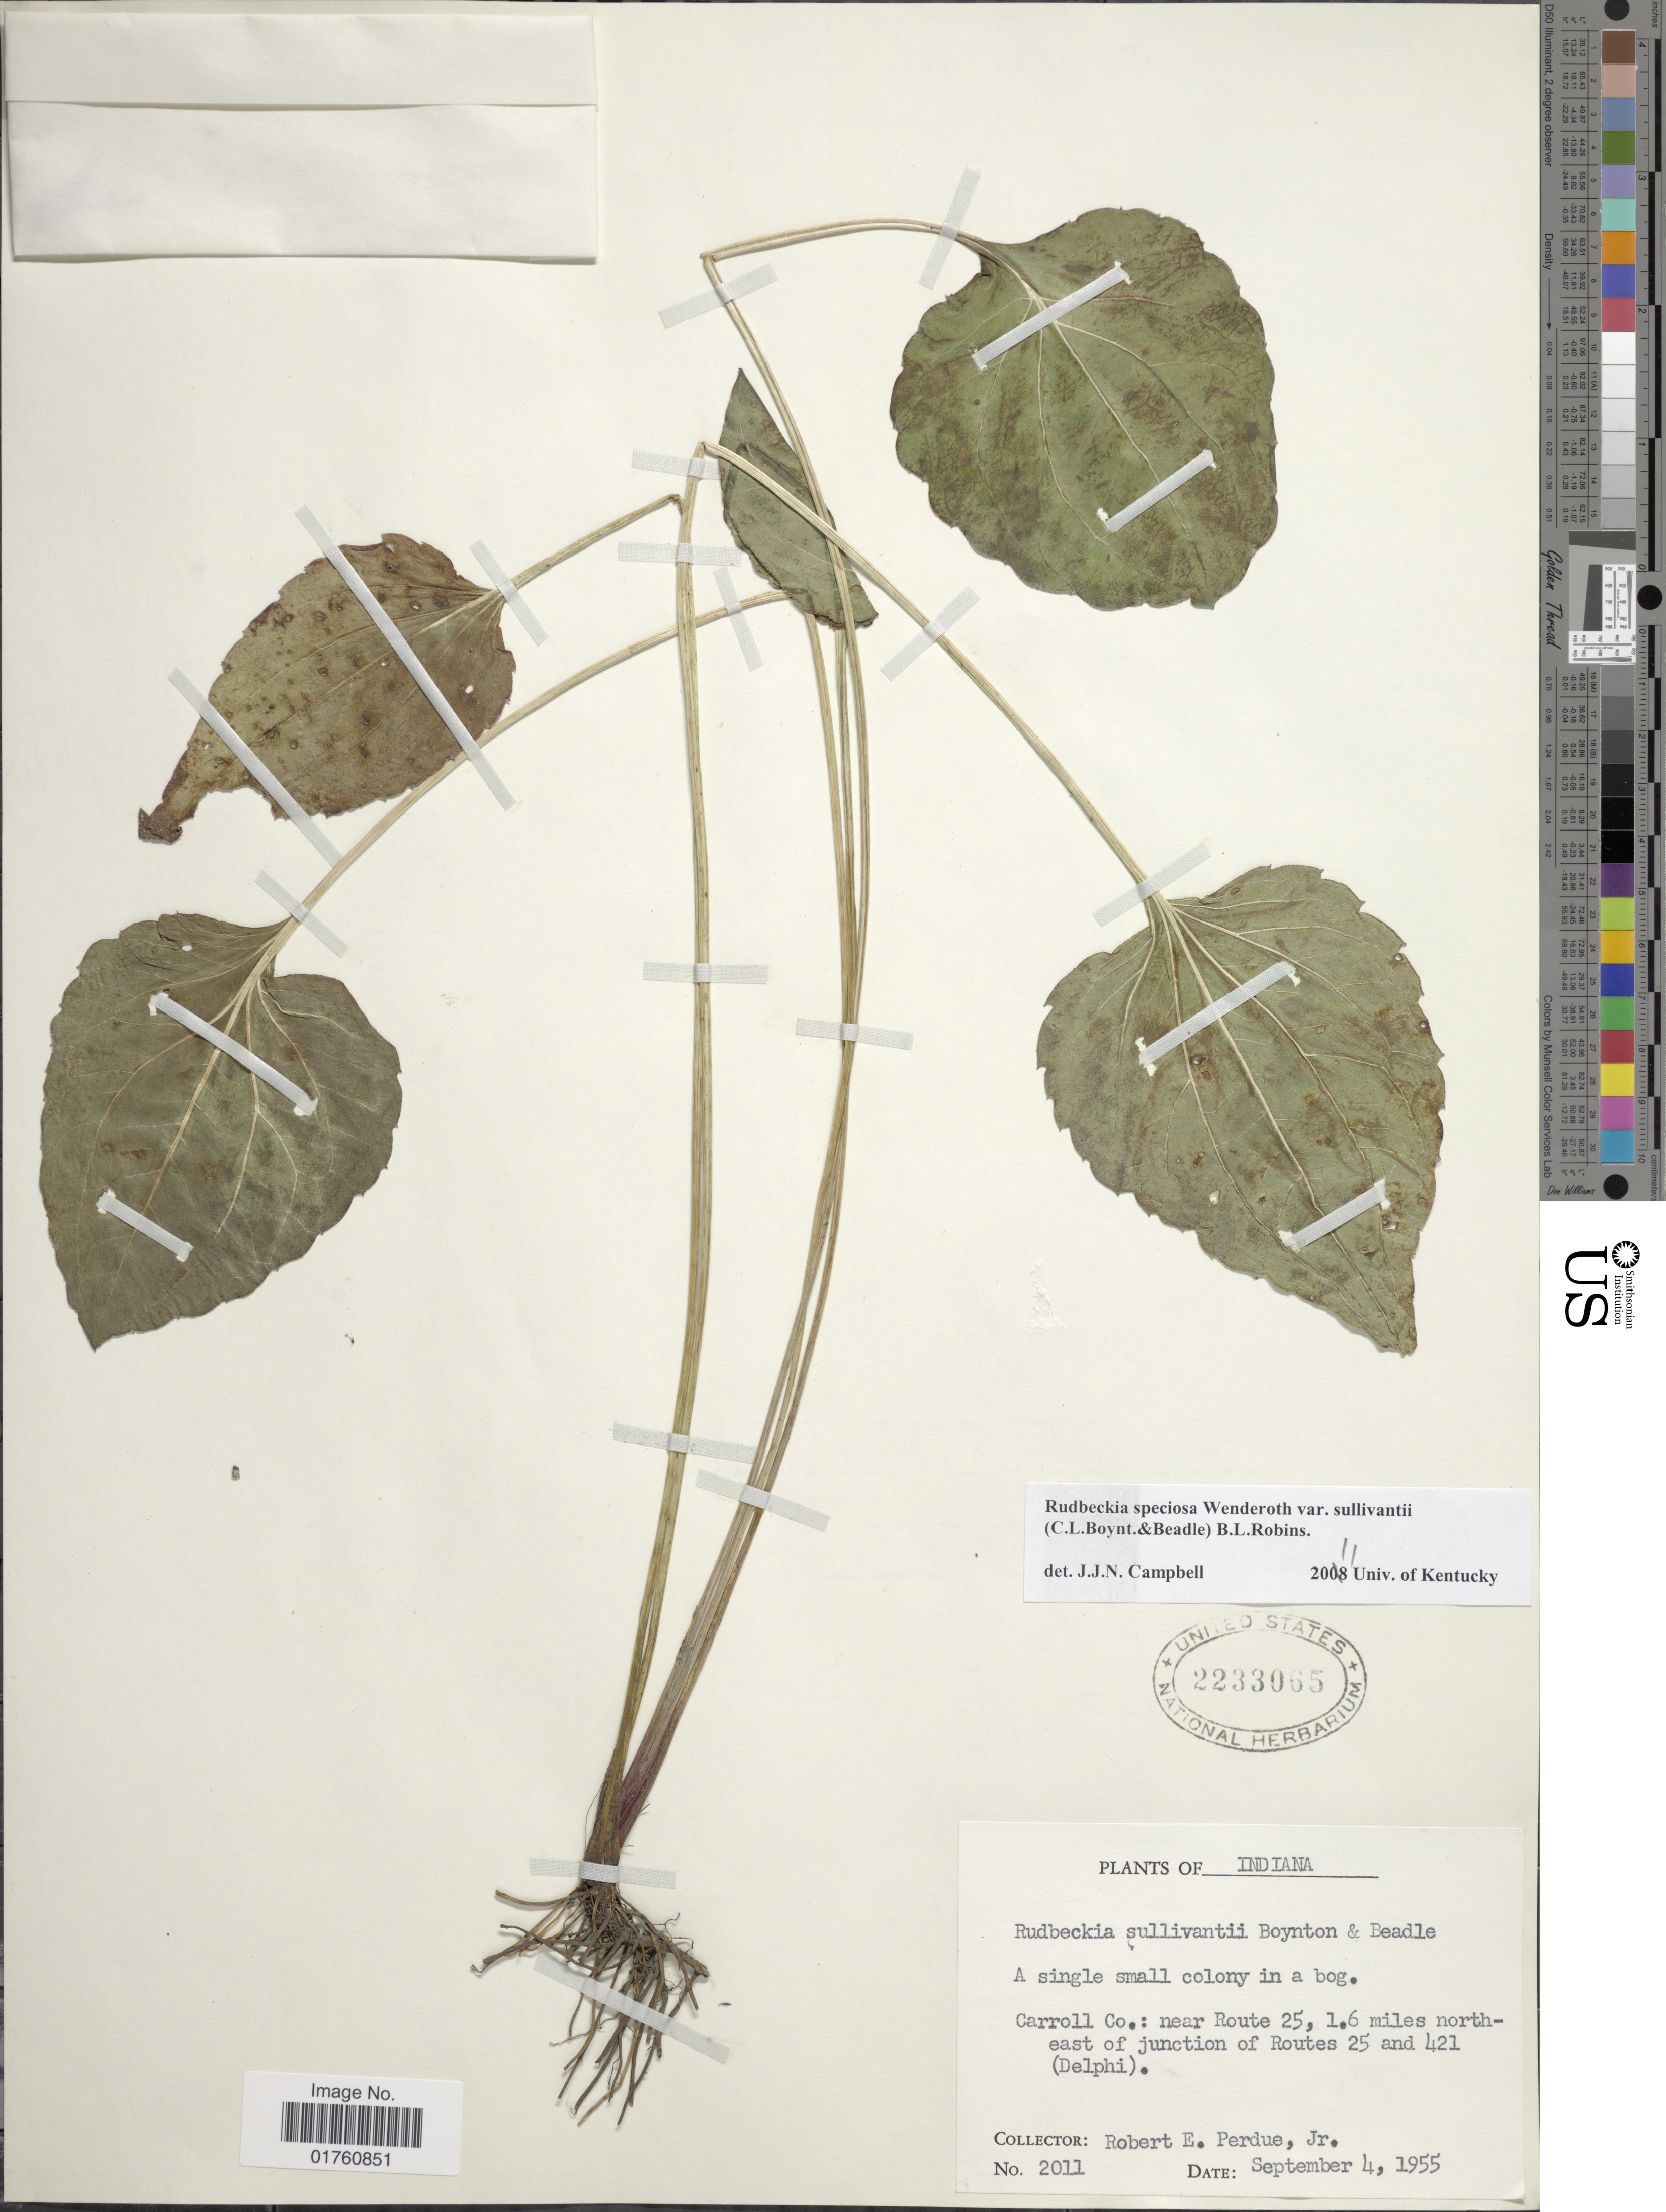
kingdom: Plantae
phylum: Tracheophyta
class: Magnoliopsida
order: Asterales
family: Asteraceae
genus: Rudbeckia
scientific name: Rudbeckia fulgida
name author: Aiton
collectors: R. E. Perdue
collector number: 2011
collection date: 1955-09-04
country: United States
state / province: Indiana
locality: Carroll Co.: near Route 25, 1.6 miles north-east o junction of Routes 25 and 421 (Delphi)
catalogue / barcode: US 2233065